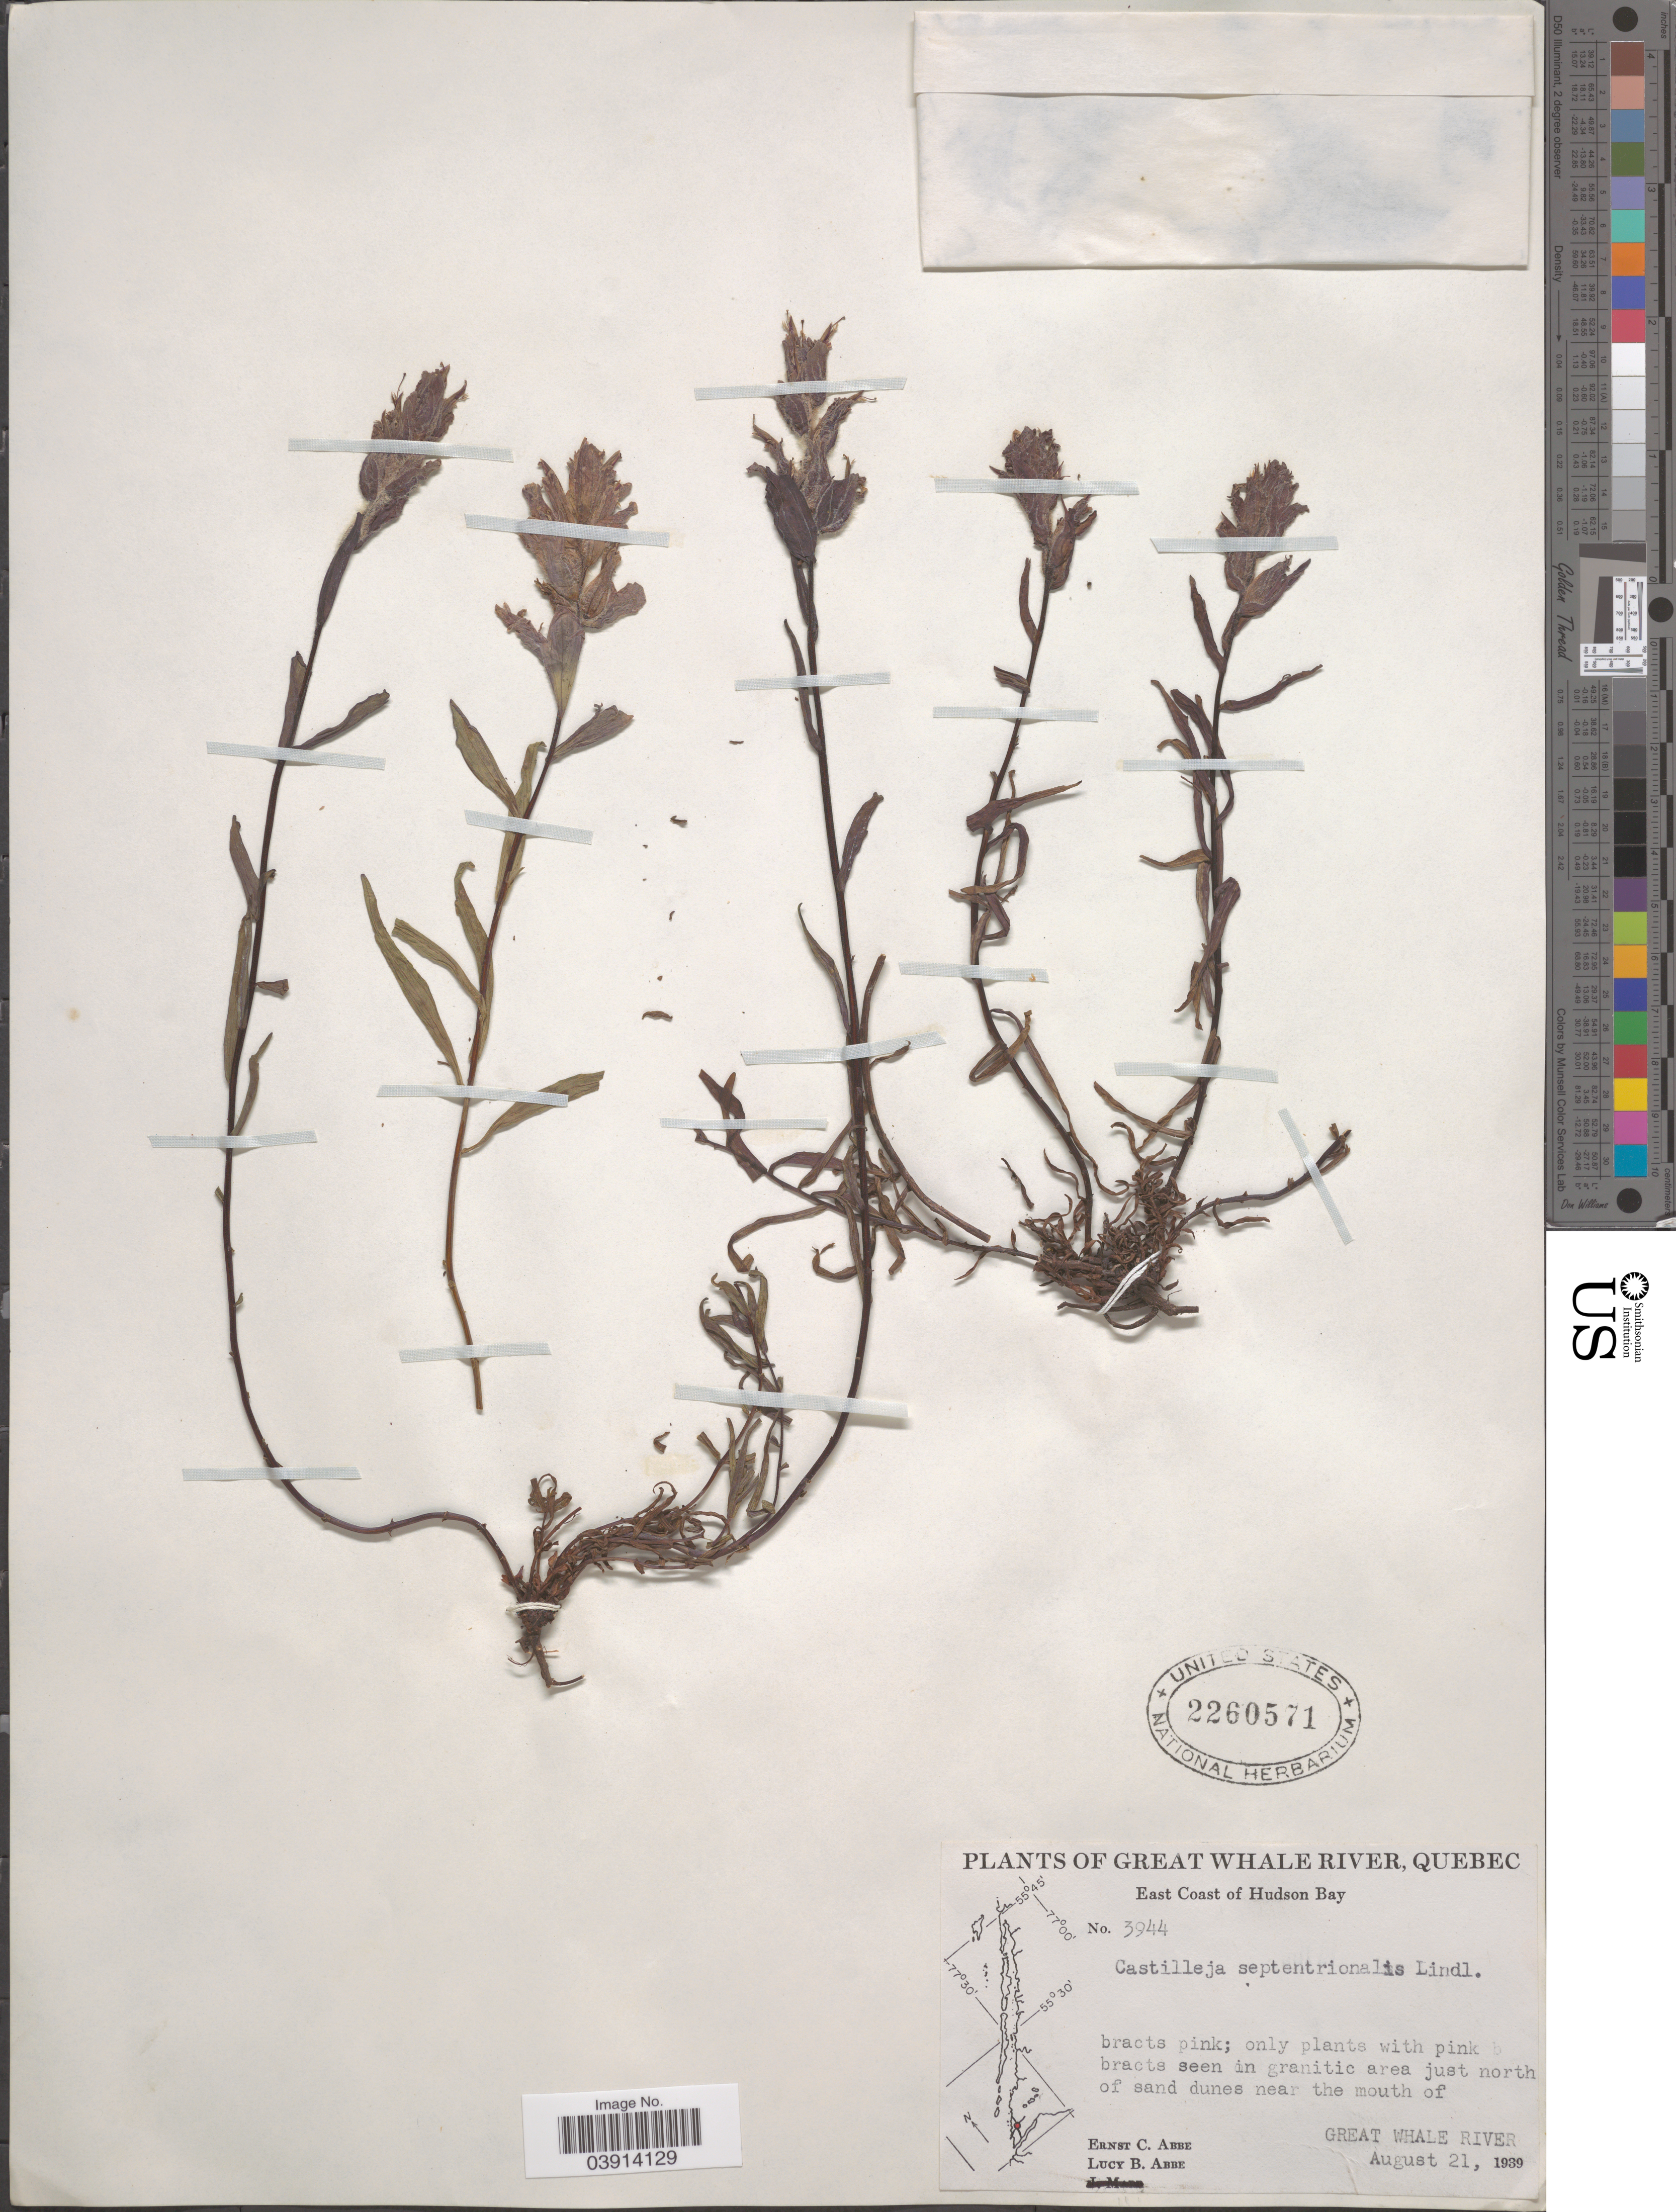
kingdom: Plantae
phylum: Tracheophyta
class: Magnoliopsida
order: Lamiales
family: Orobanchaceae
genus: Castilleja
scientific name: Castilleja septentrionalis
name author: Lindl.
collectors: E. C. Abbe & L. B. Abbe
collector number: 3944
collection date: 1939-08-21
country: Canada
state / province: Quebec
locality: Great Whale River. East Coast of Hudson Bay. In granitic area just north of sand dunes near the mouth of Great Whale River.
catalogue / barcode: US 2260571